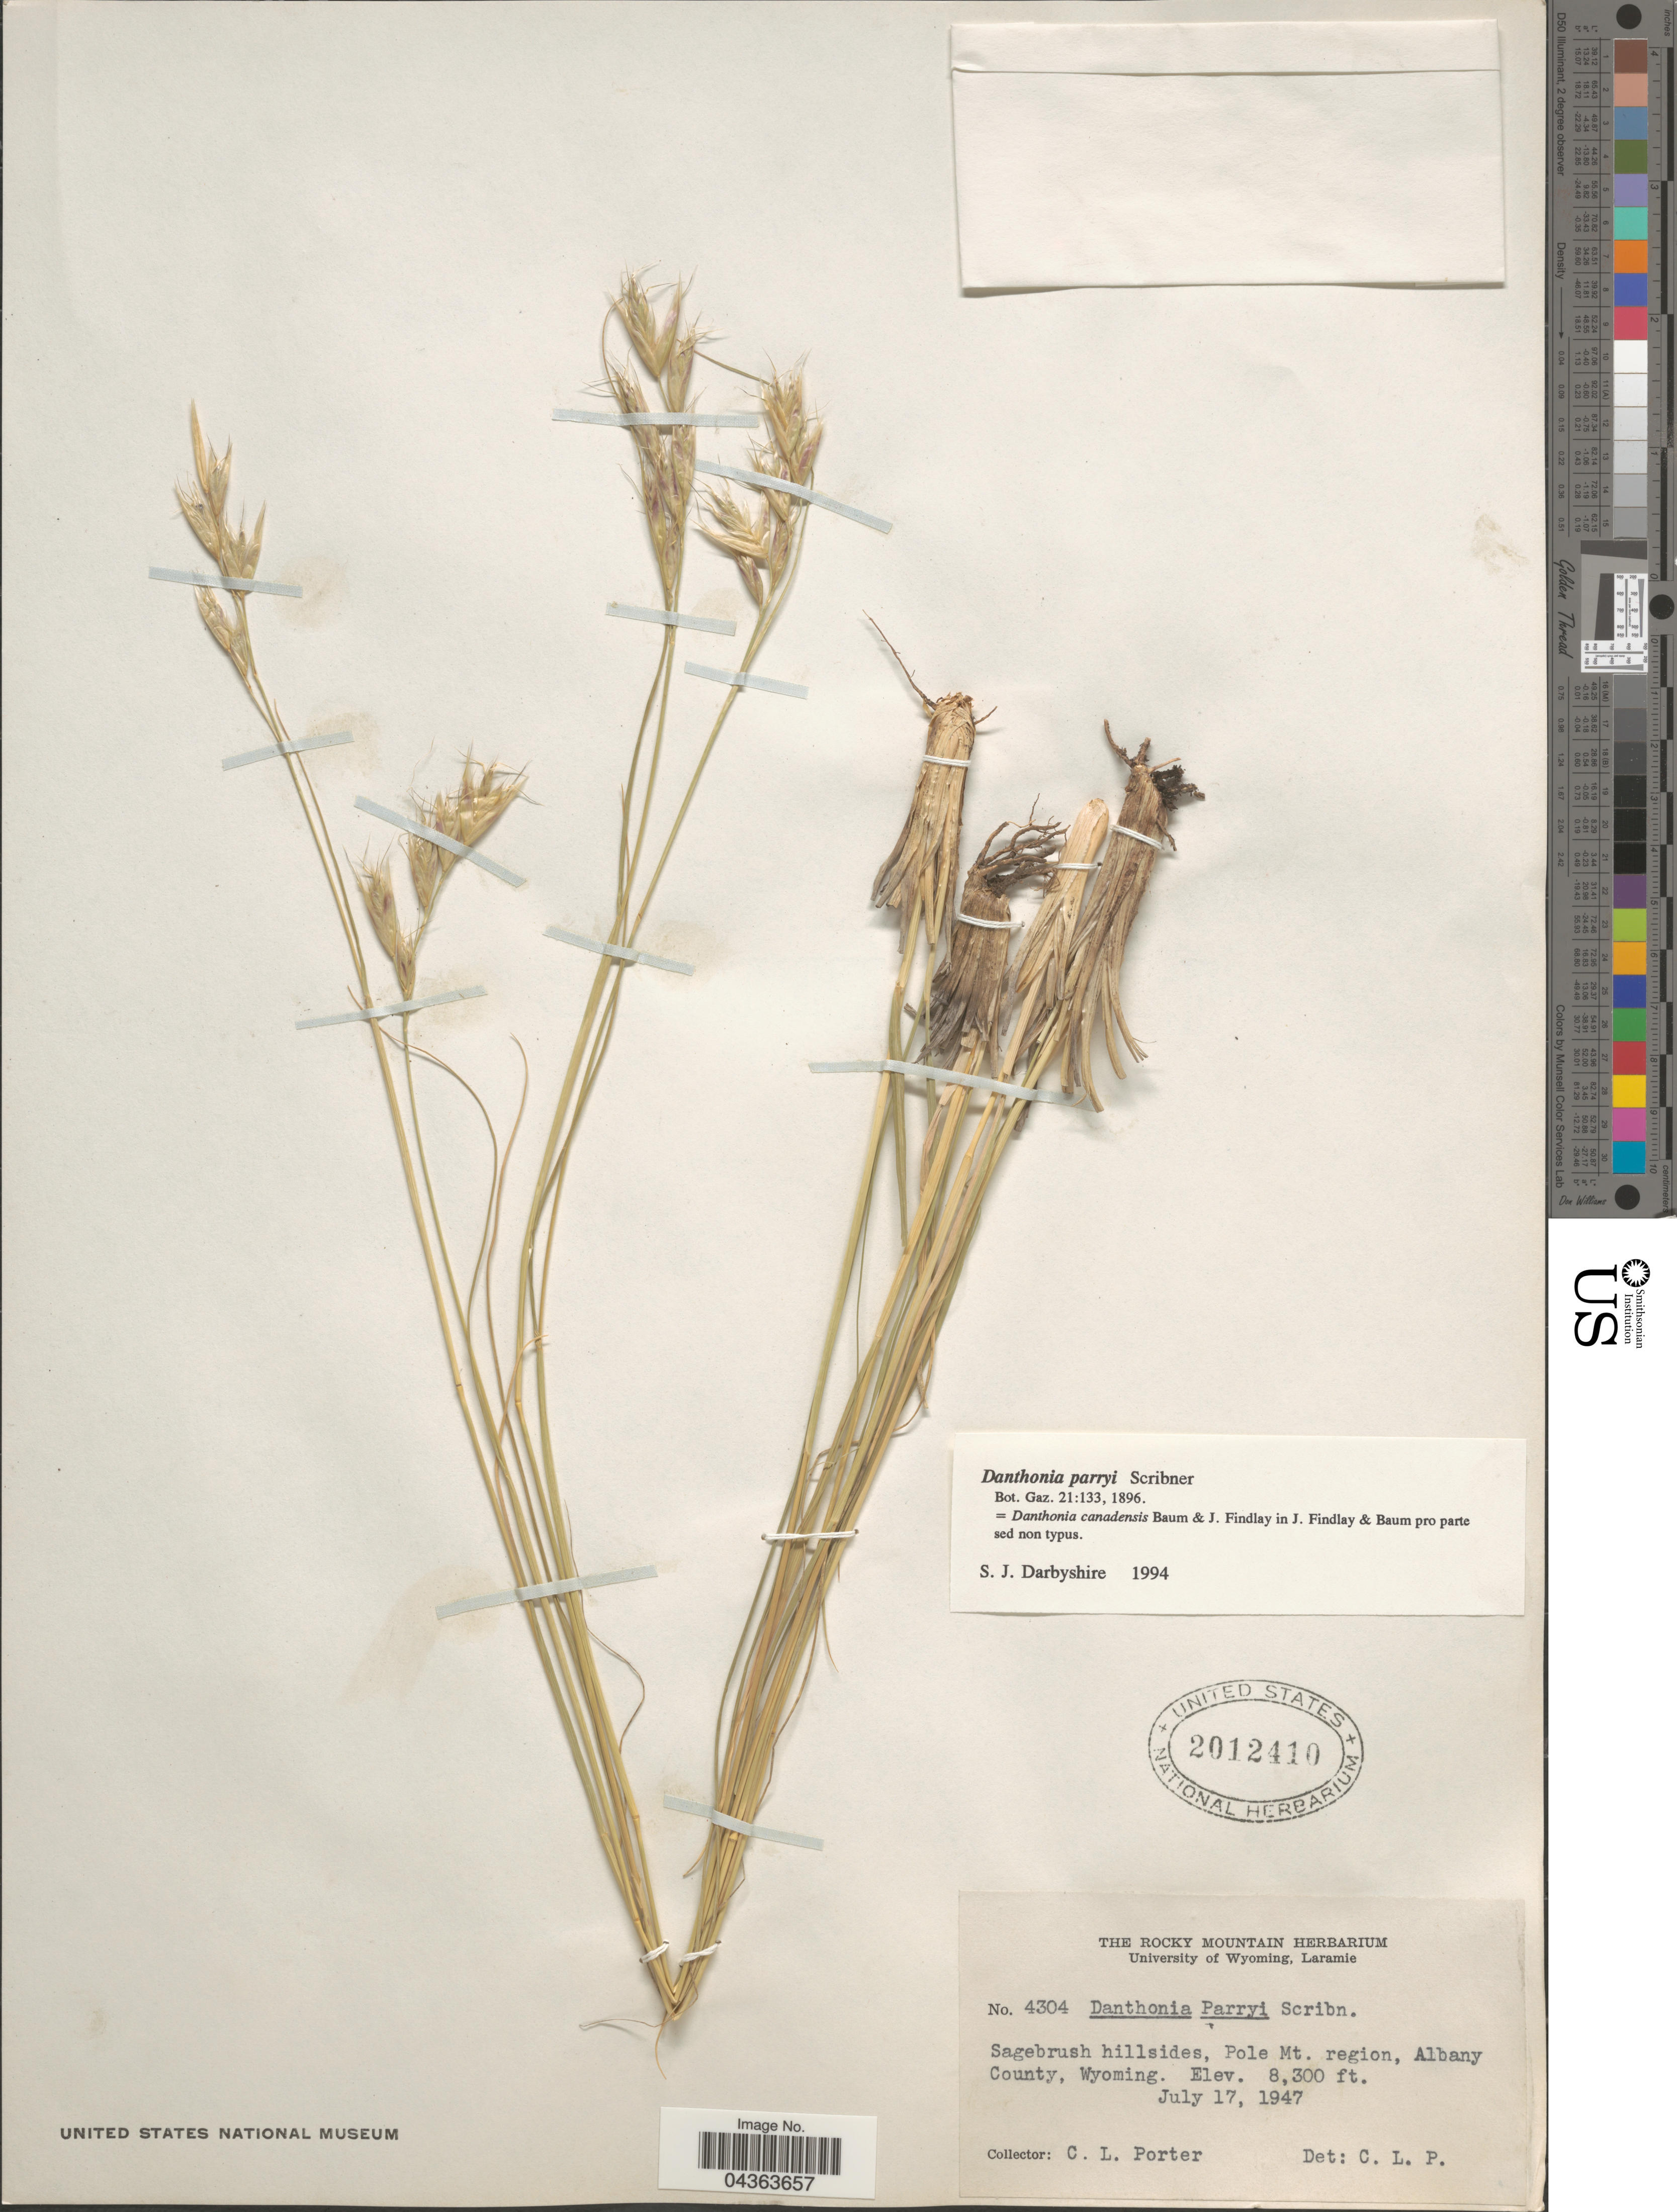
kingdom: Plantae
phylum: Tracheophyta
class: Liliopsida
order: Poales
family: Poaceae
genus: Danthonia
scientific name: Danthonia parryi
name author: Scribn.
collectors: C. L. Porter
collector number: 4304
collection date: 1947-07-17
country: United States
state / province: Wyoming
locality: Sagebrush hillsides, Pole Mt. region, Albany County.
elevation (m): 2530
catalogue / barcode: US 2012410